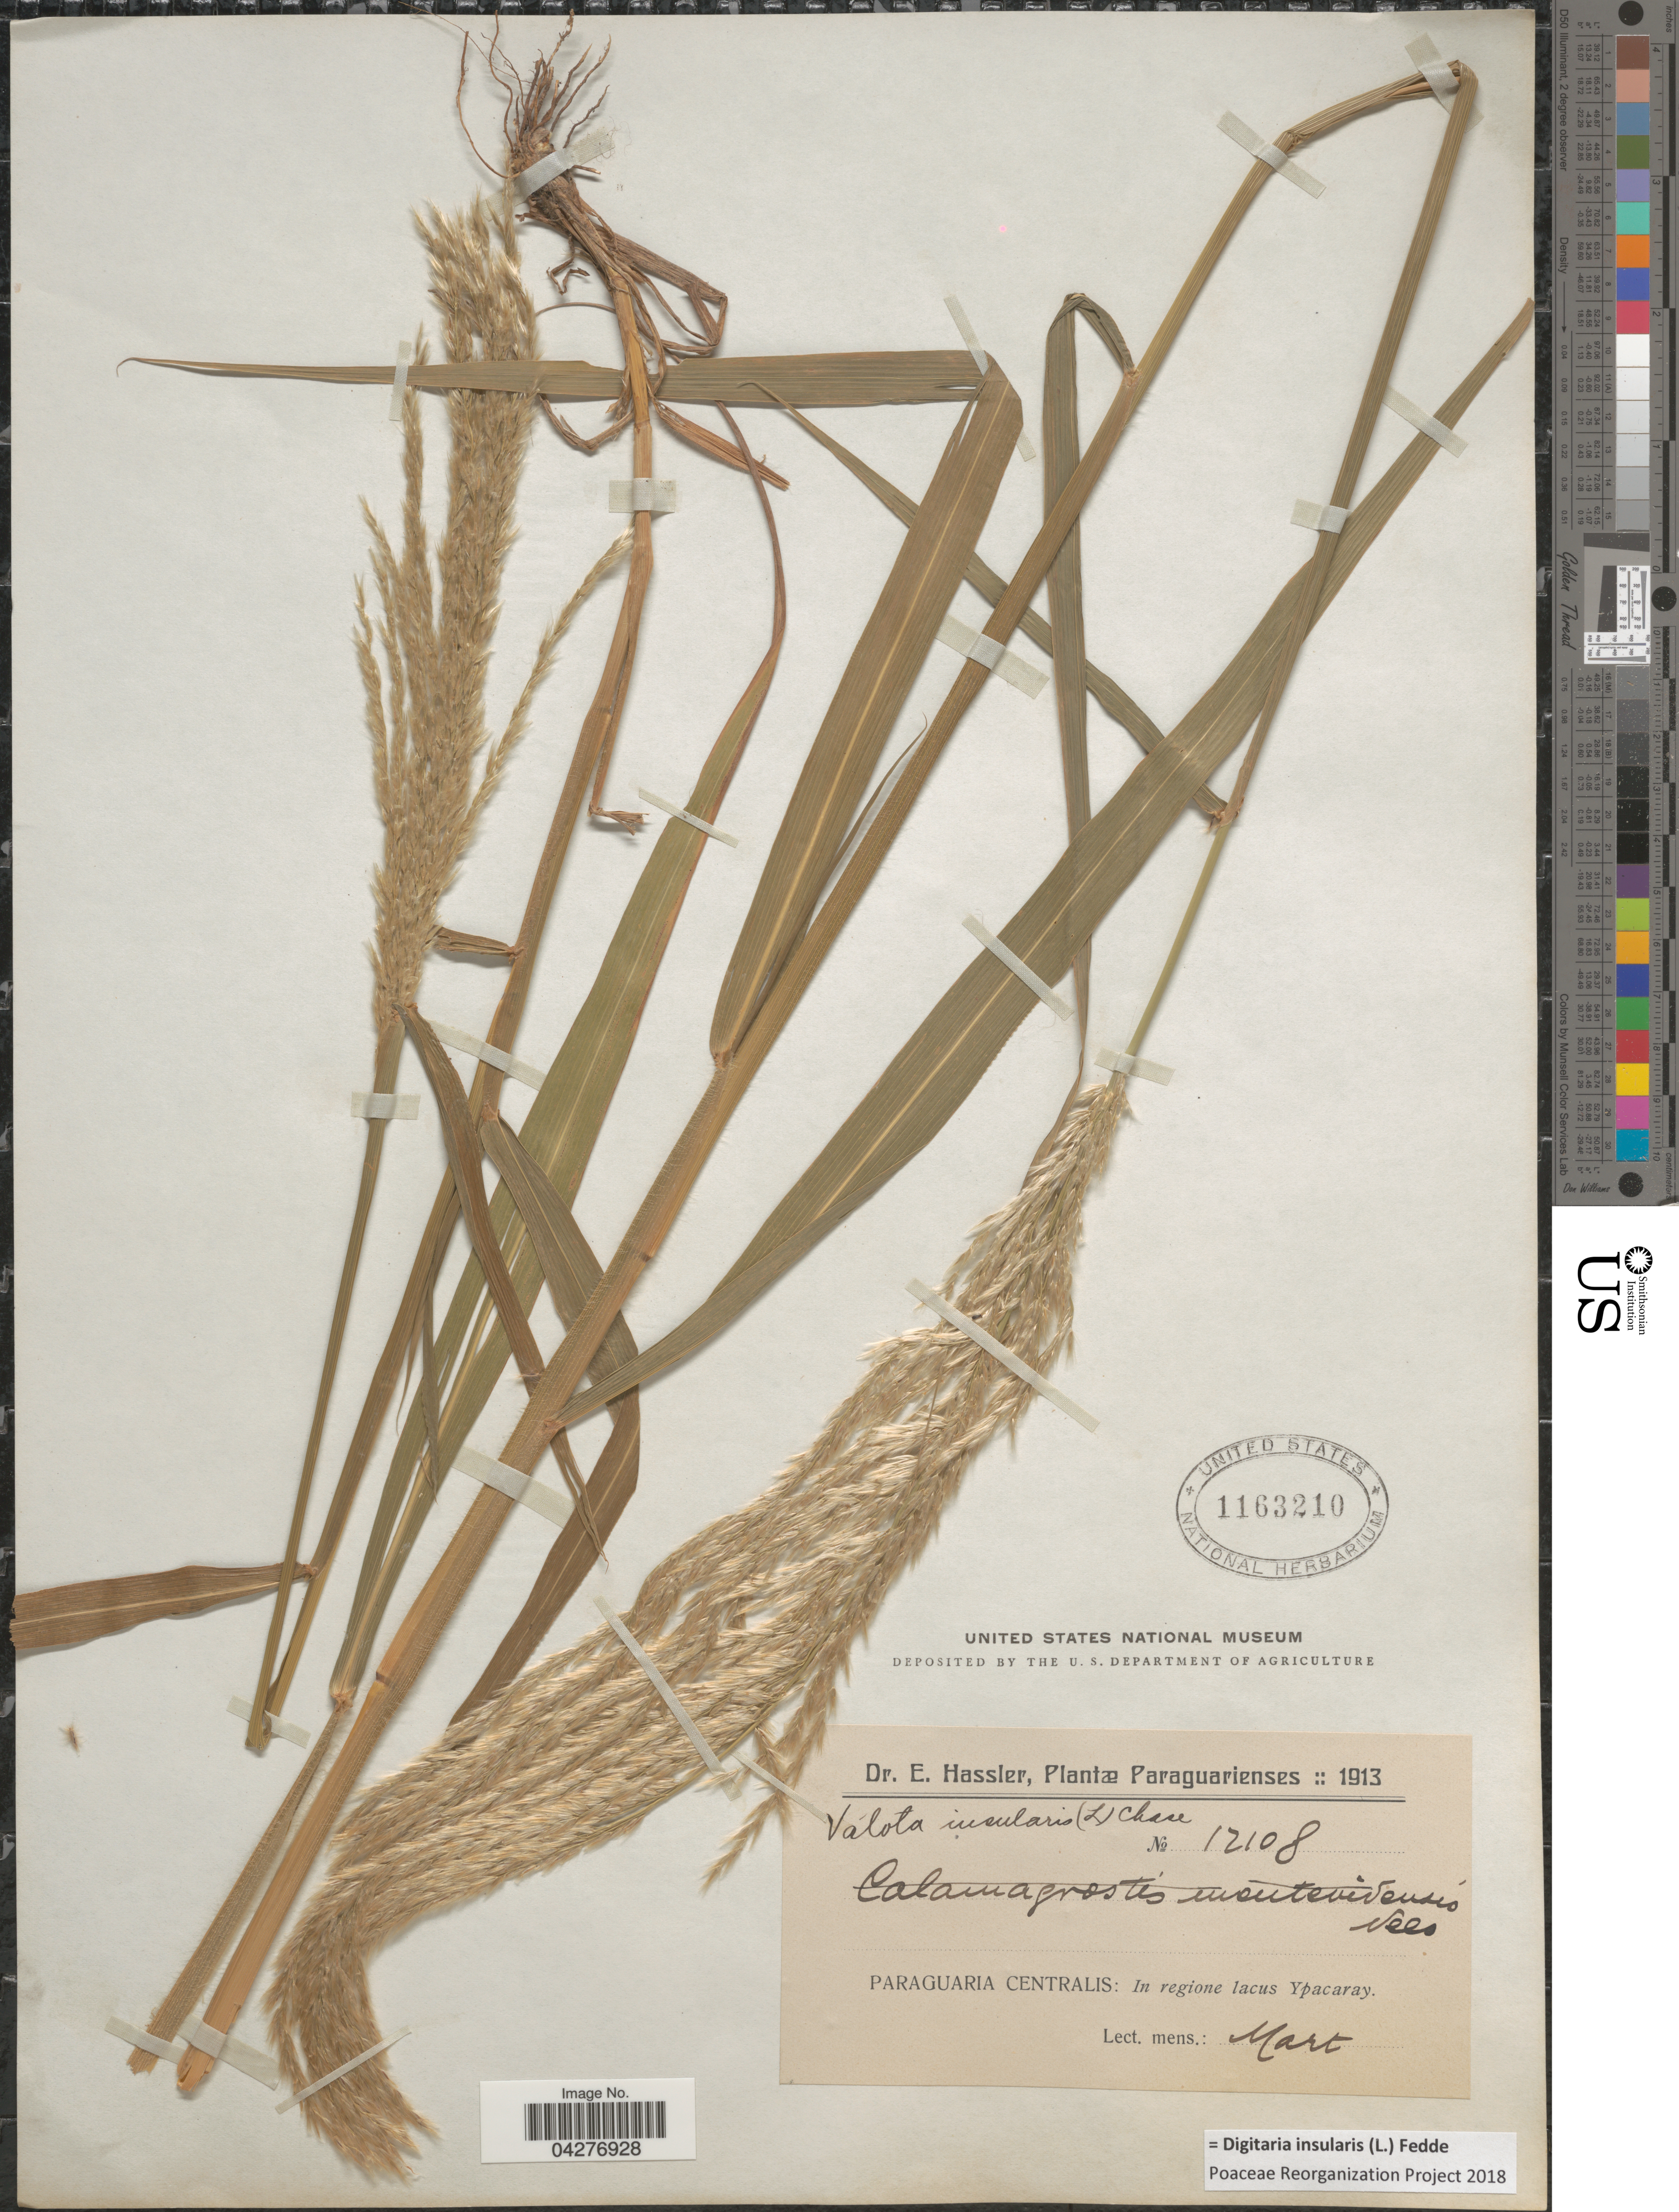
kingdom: Plantae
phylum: Tracheophyta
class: Liliopsida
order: Poales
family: Poaceae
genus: Digitaria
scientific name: Digitaria insularis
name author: (L.) Fedde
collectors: E. Hassler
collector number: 12108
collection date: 1913-03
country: Paraguay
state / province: Central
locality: Paraguaria Centralis: In regione lacus Ypacaray.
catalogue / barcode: US 1163210